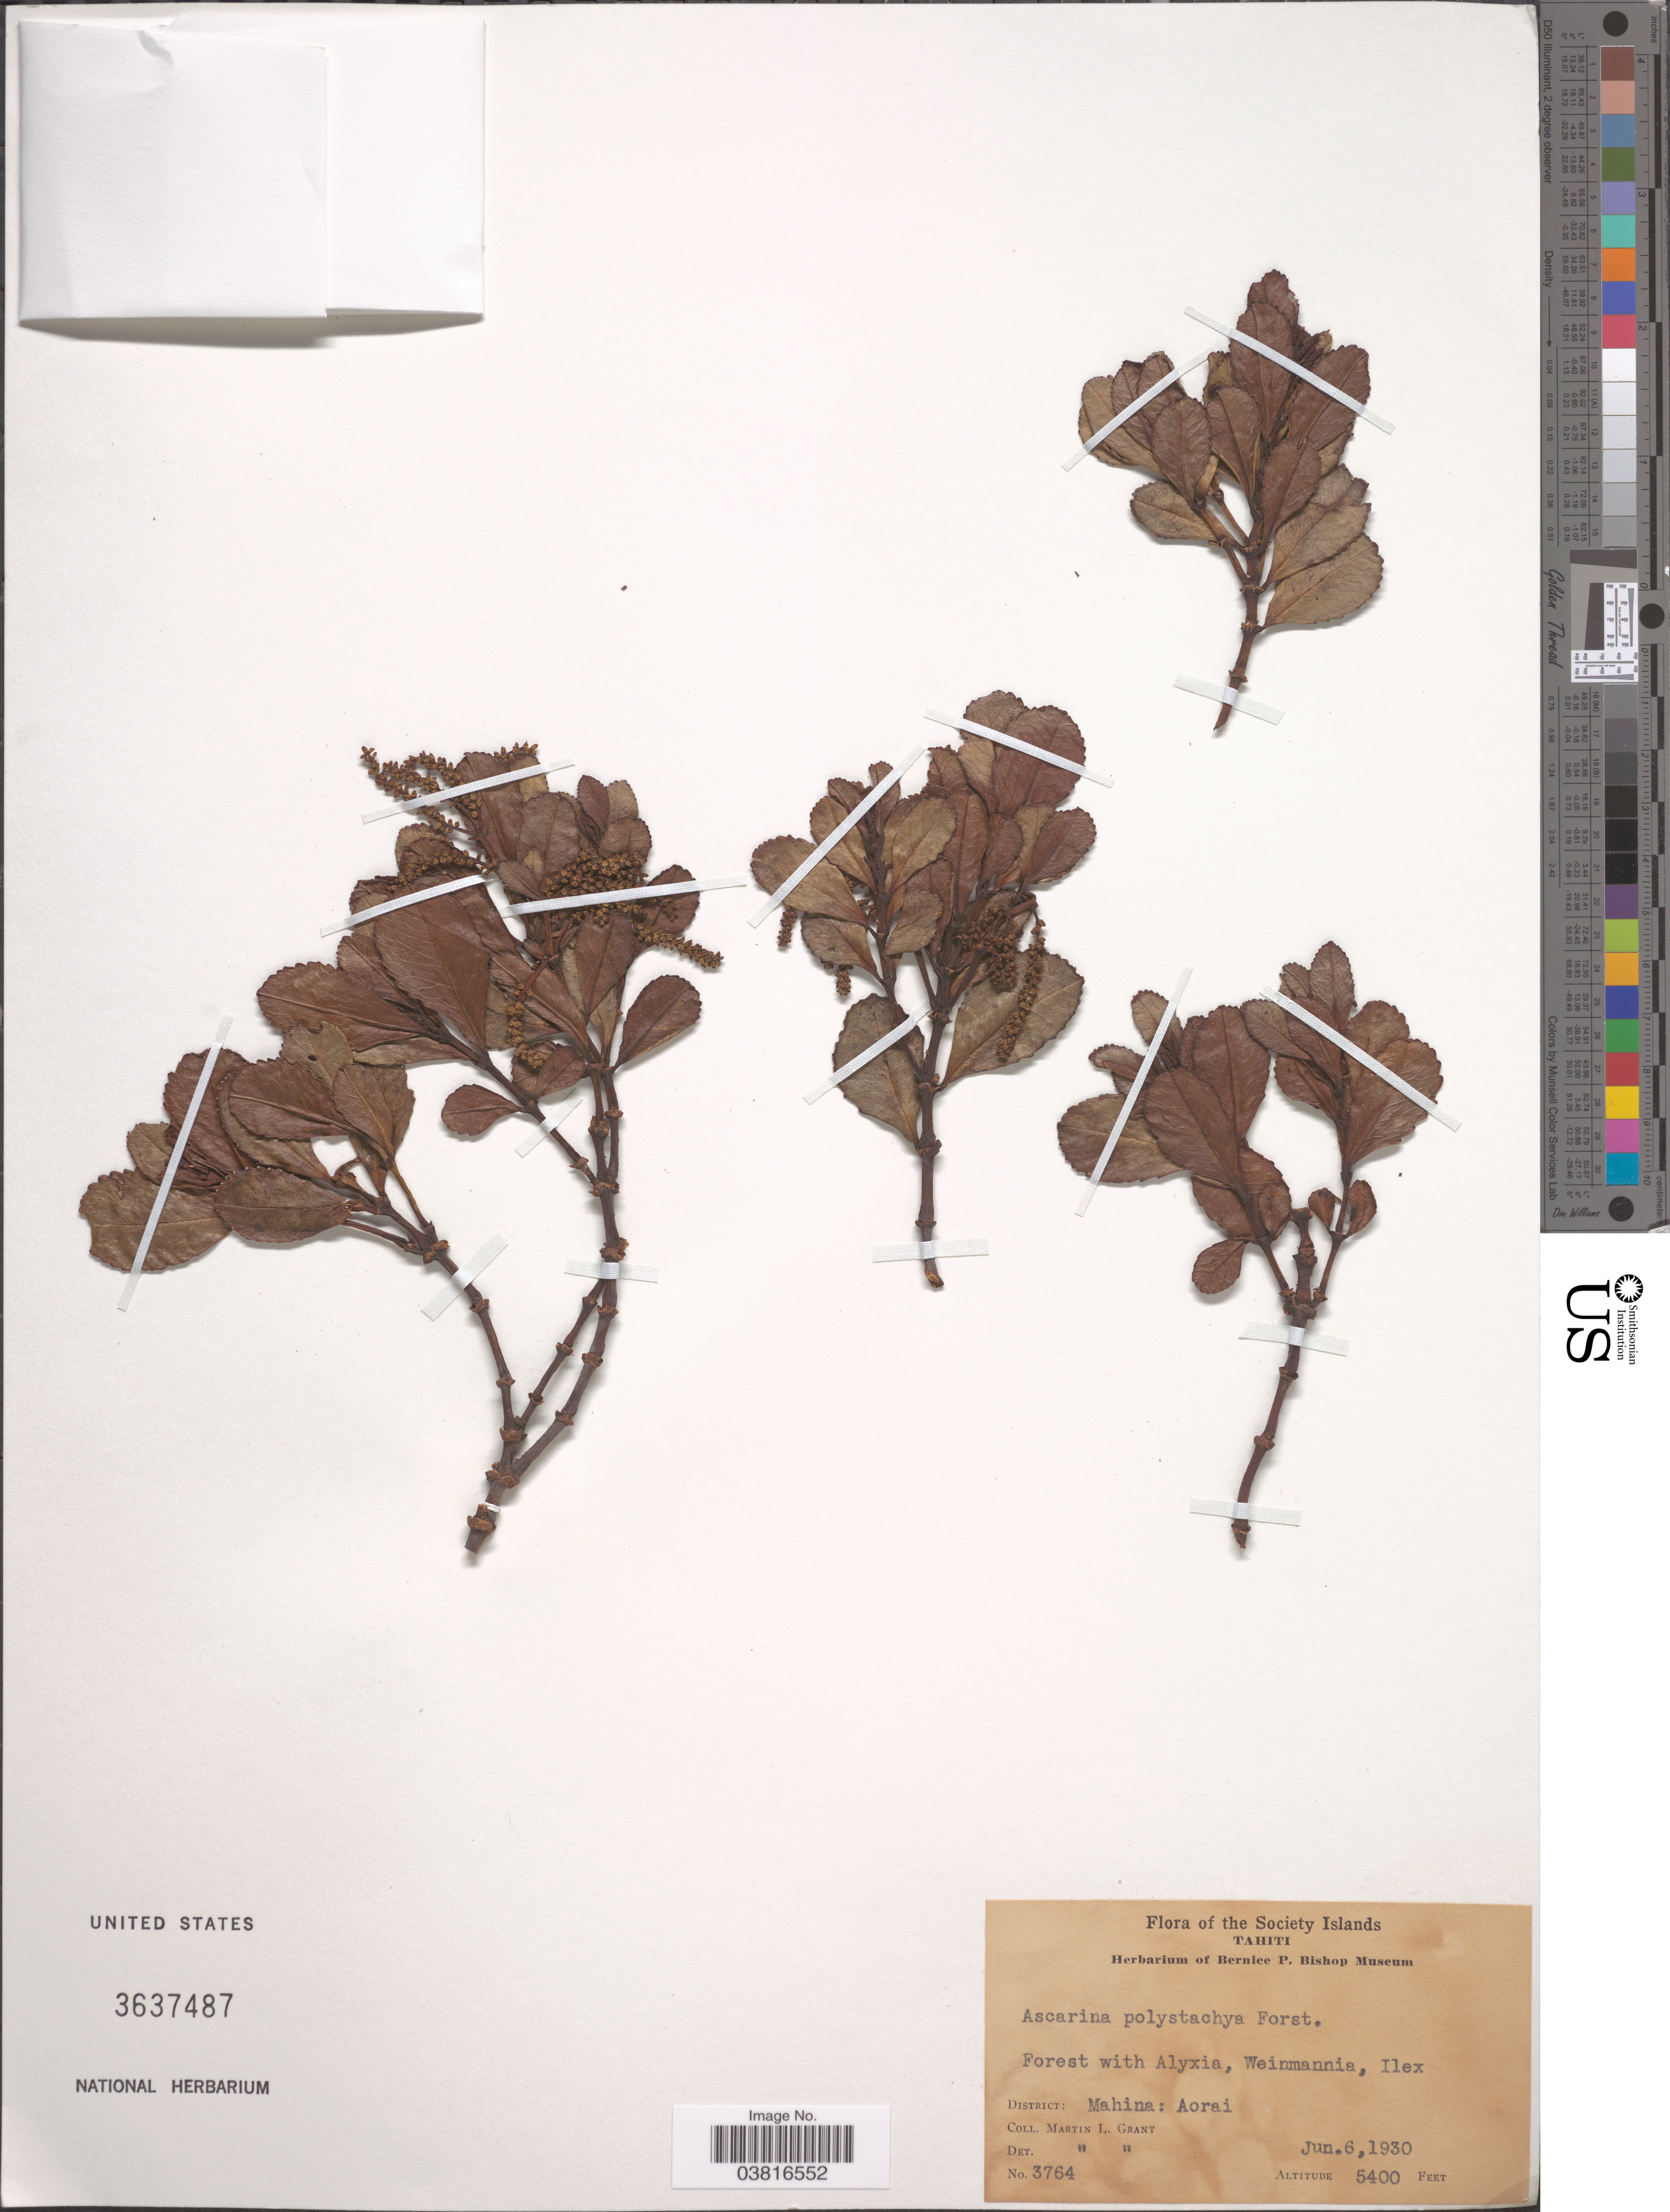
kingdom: Plantae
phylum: Tracheophyta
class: Magnoliopsida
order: Chloranthales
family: Chloranthaceae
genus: Ascarina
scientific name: Ascarina polystachya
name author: J.R. Forst. & G. Forst.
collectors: M. L. Grant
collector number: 3764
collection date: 1930-06-06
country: French Polynesia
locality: The Society Islands. Tahiti. District: Mahina: Aorai.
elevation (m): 1646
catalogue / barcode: US 3637487